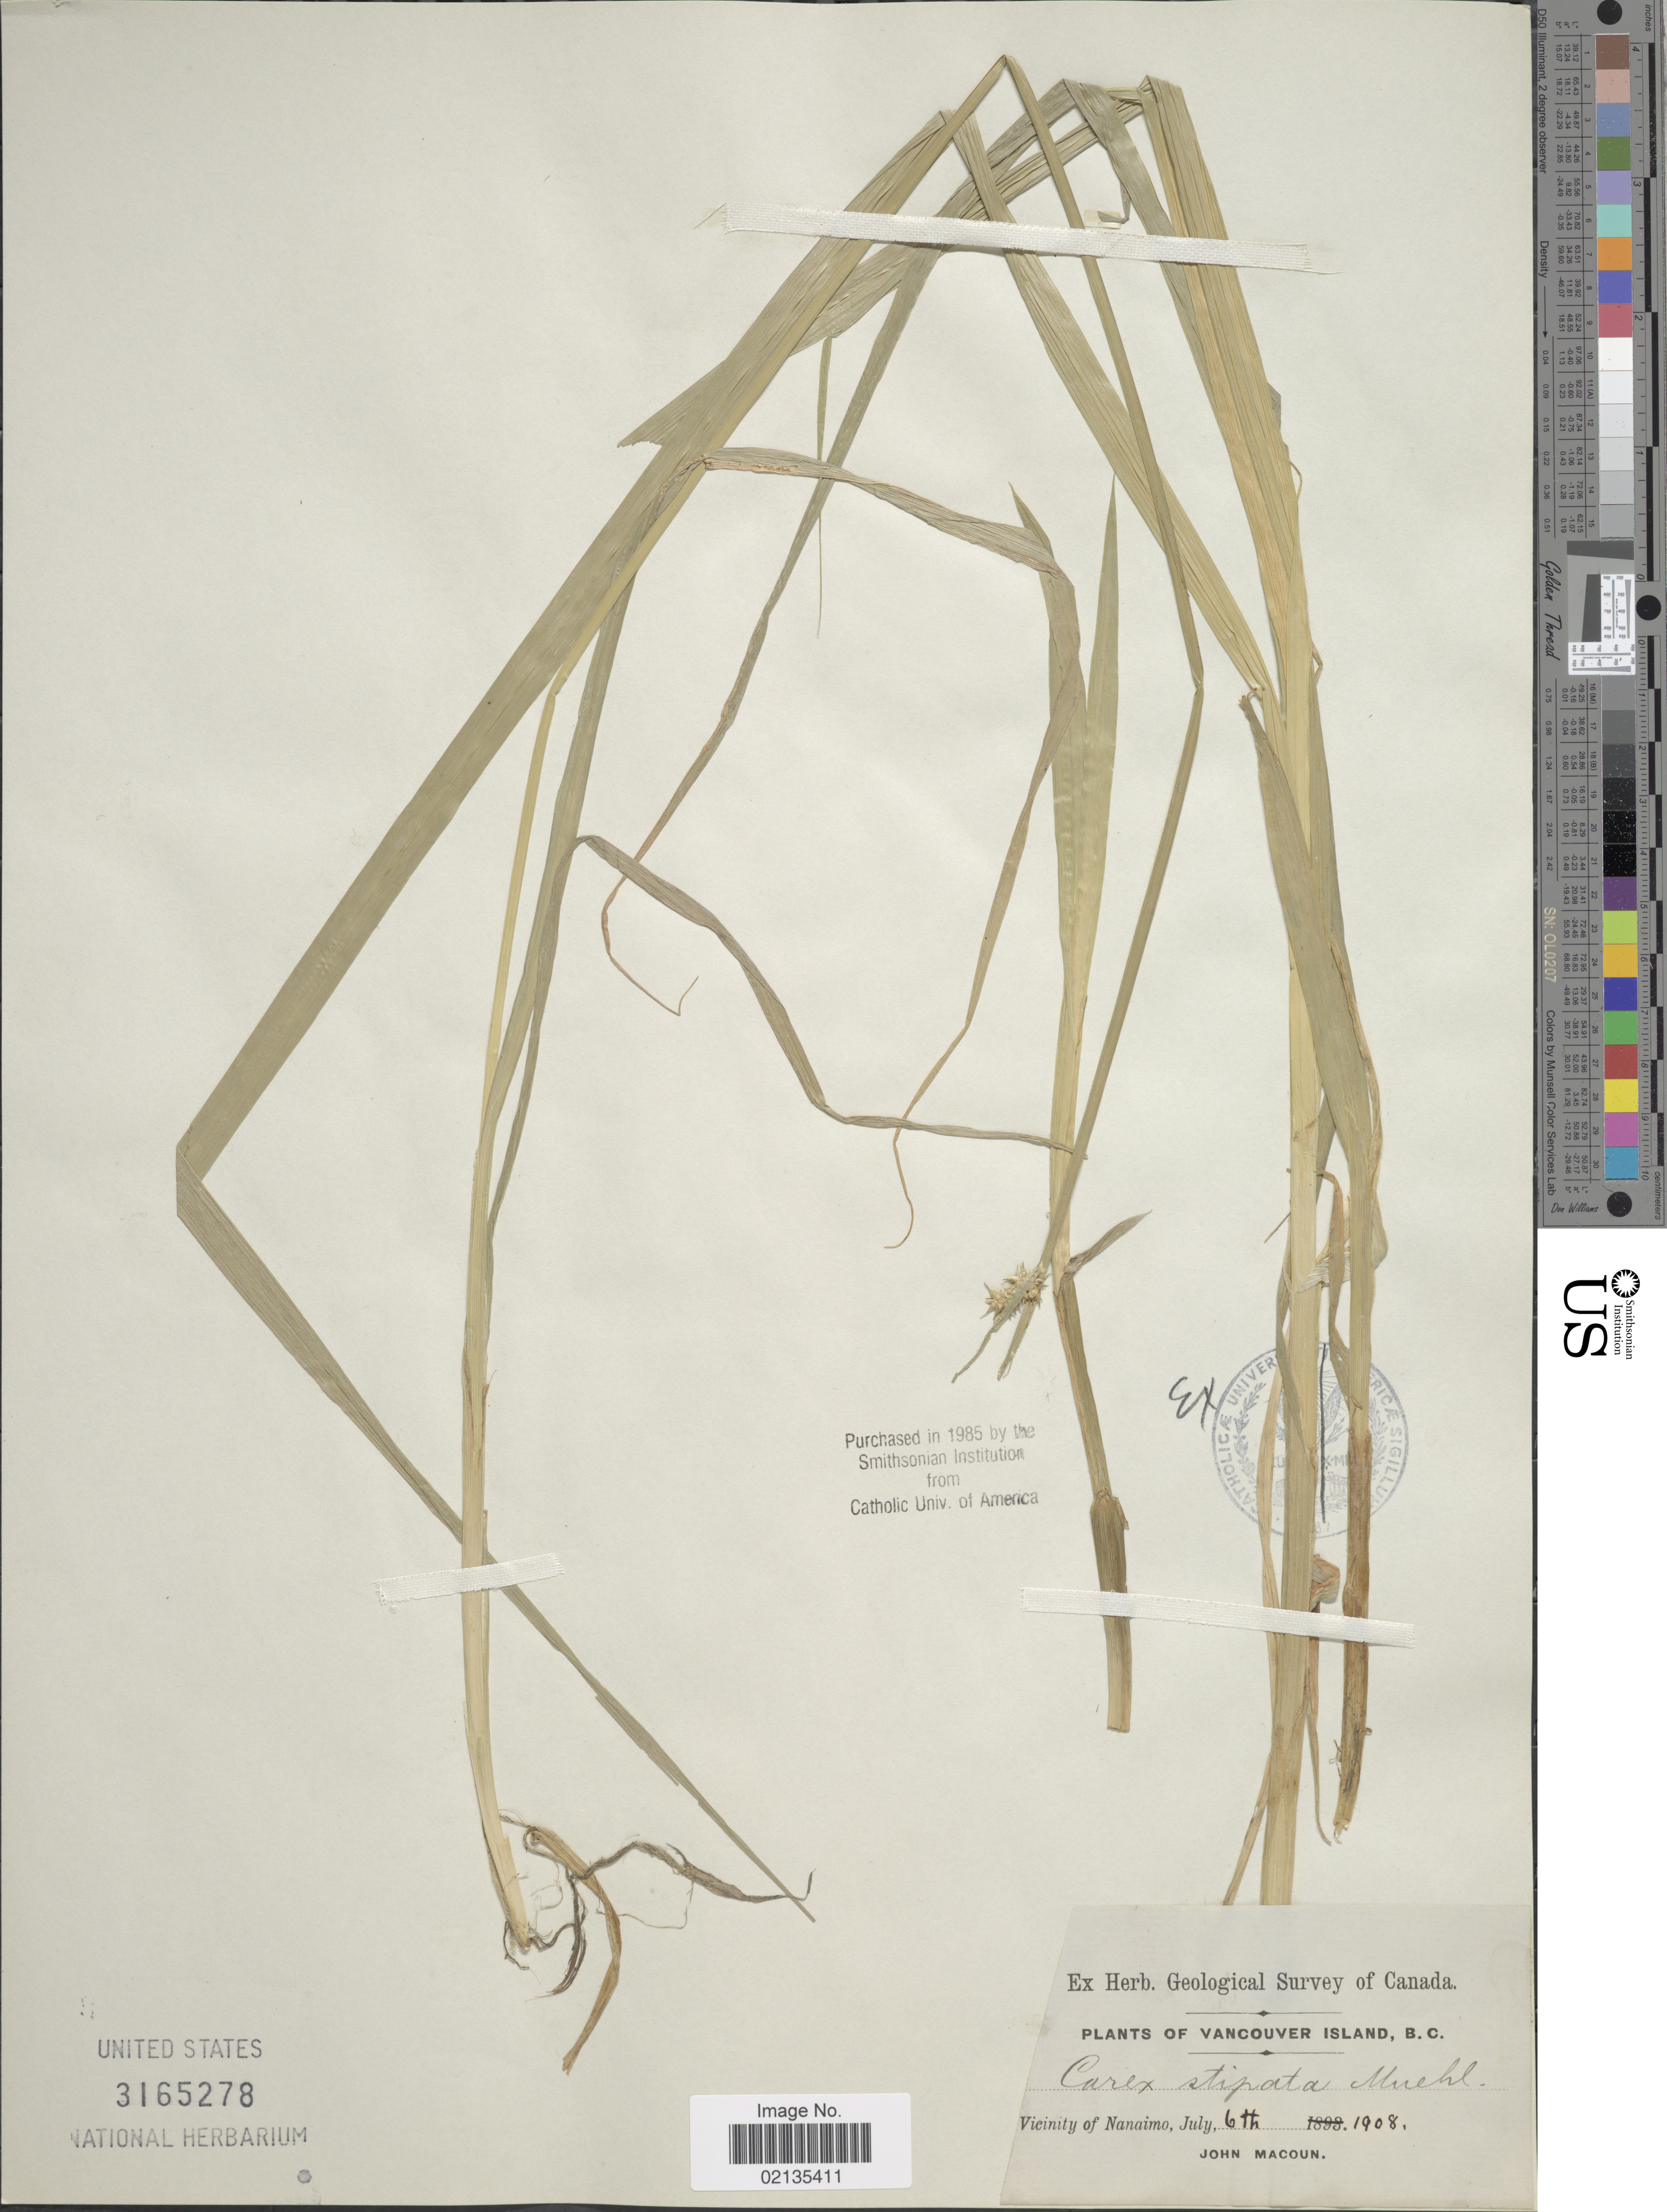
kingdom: Plantae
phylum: Tracheophyta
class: Liliopsida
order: Poales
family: Cyperaceae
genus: Carex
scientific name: Carex stipata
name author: Muhl. ex Willd.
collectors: J. Macoun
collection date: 1908-07-06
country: Canada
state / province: British Columbia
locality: Vancouver Island, vicinity of Nanaimo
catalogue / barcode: US 3165278